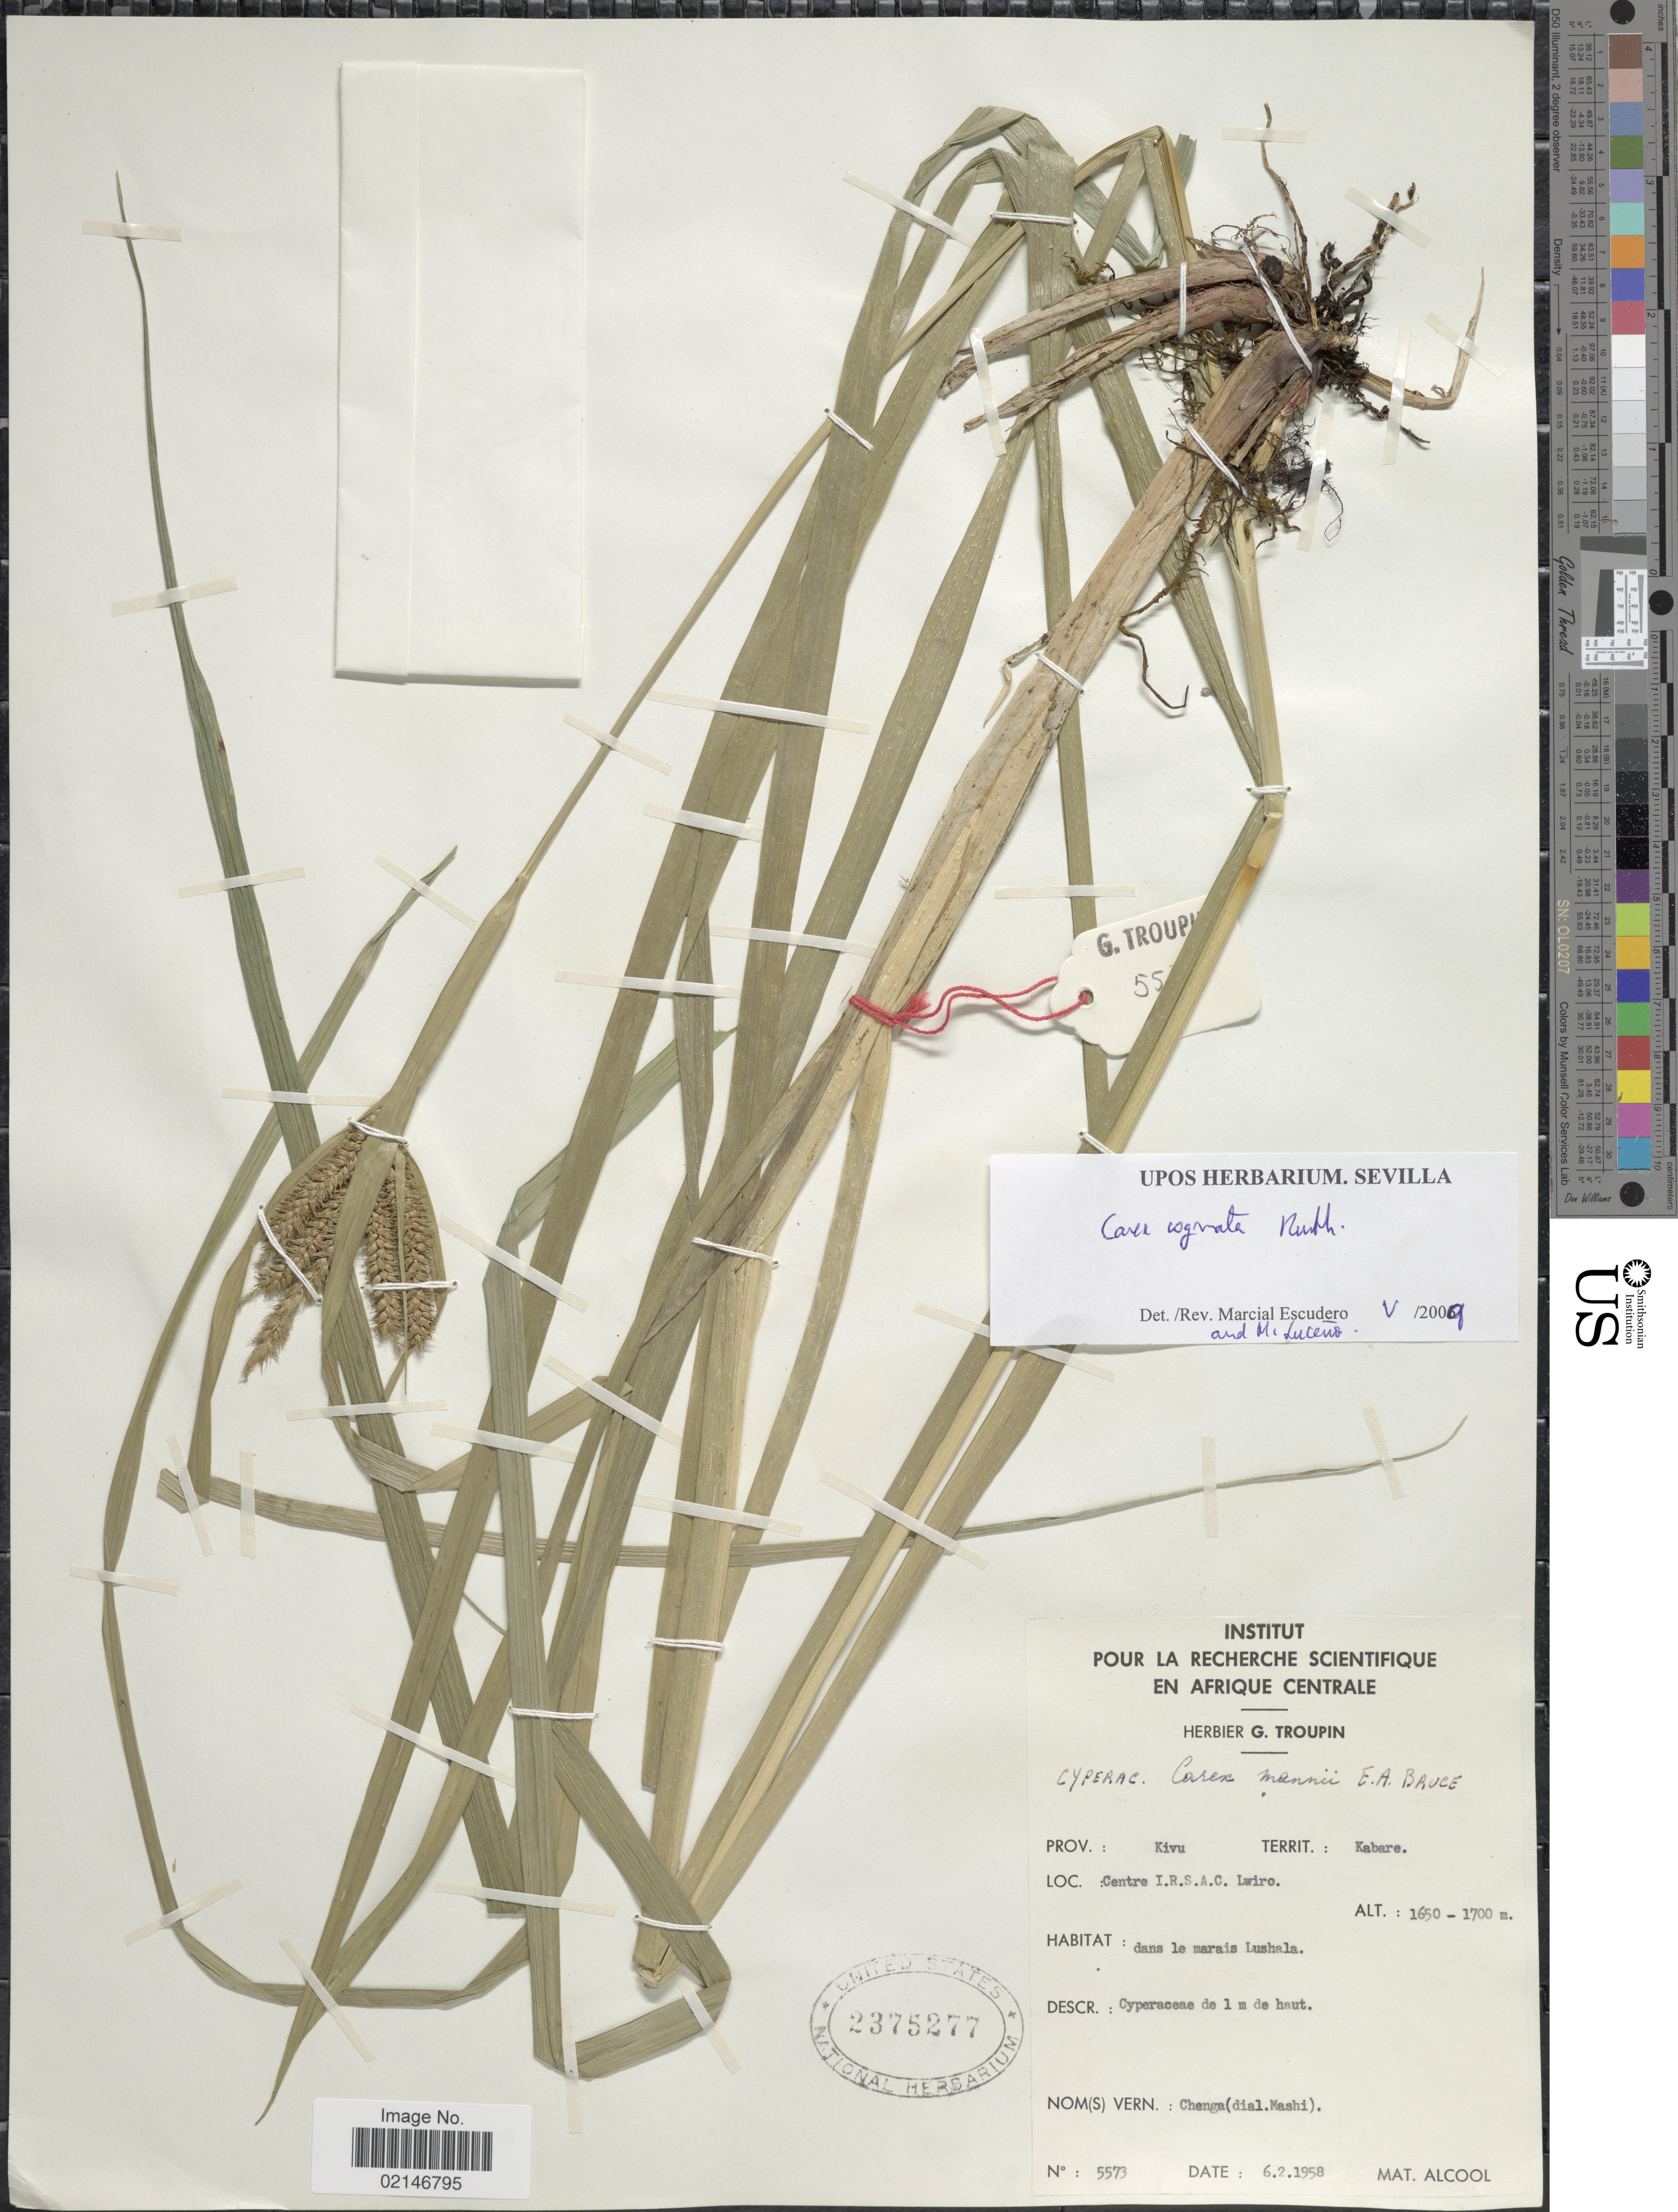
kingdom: Plantae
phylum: Tracheophyta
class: Liliopsida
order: Poales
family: Cyperaceae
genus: Carex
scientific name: Carex cognata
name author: Kunth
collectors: M. Alcool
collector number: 5573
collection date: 1958-02-06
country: Congo, Democratic Republic of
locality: Prov. Kivu TerritL Kabare, Centre I.R.S.A.C. Lwiro, dans le marais Lushala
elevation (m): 1650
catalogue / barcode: US 2375277